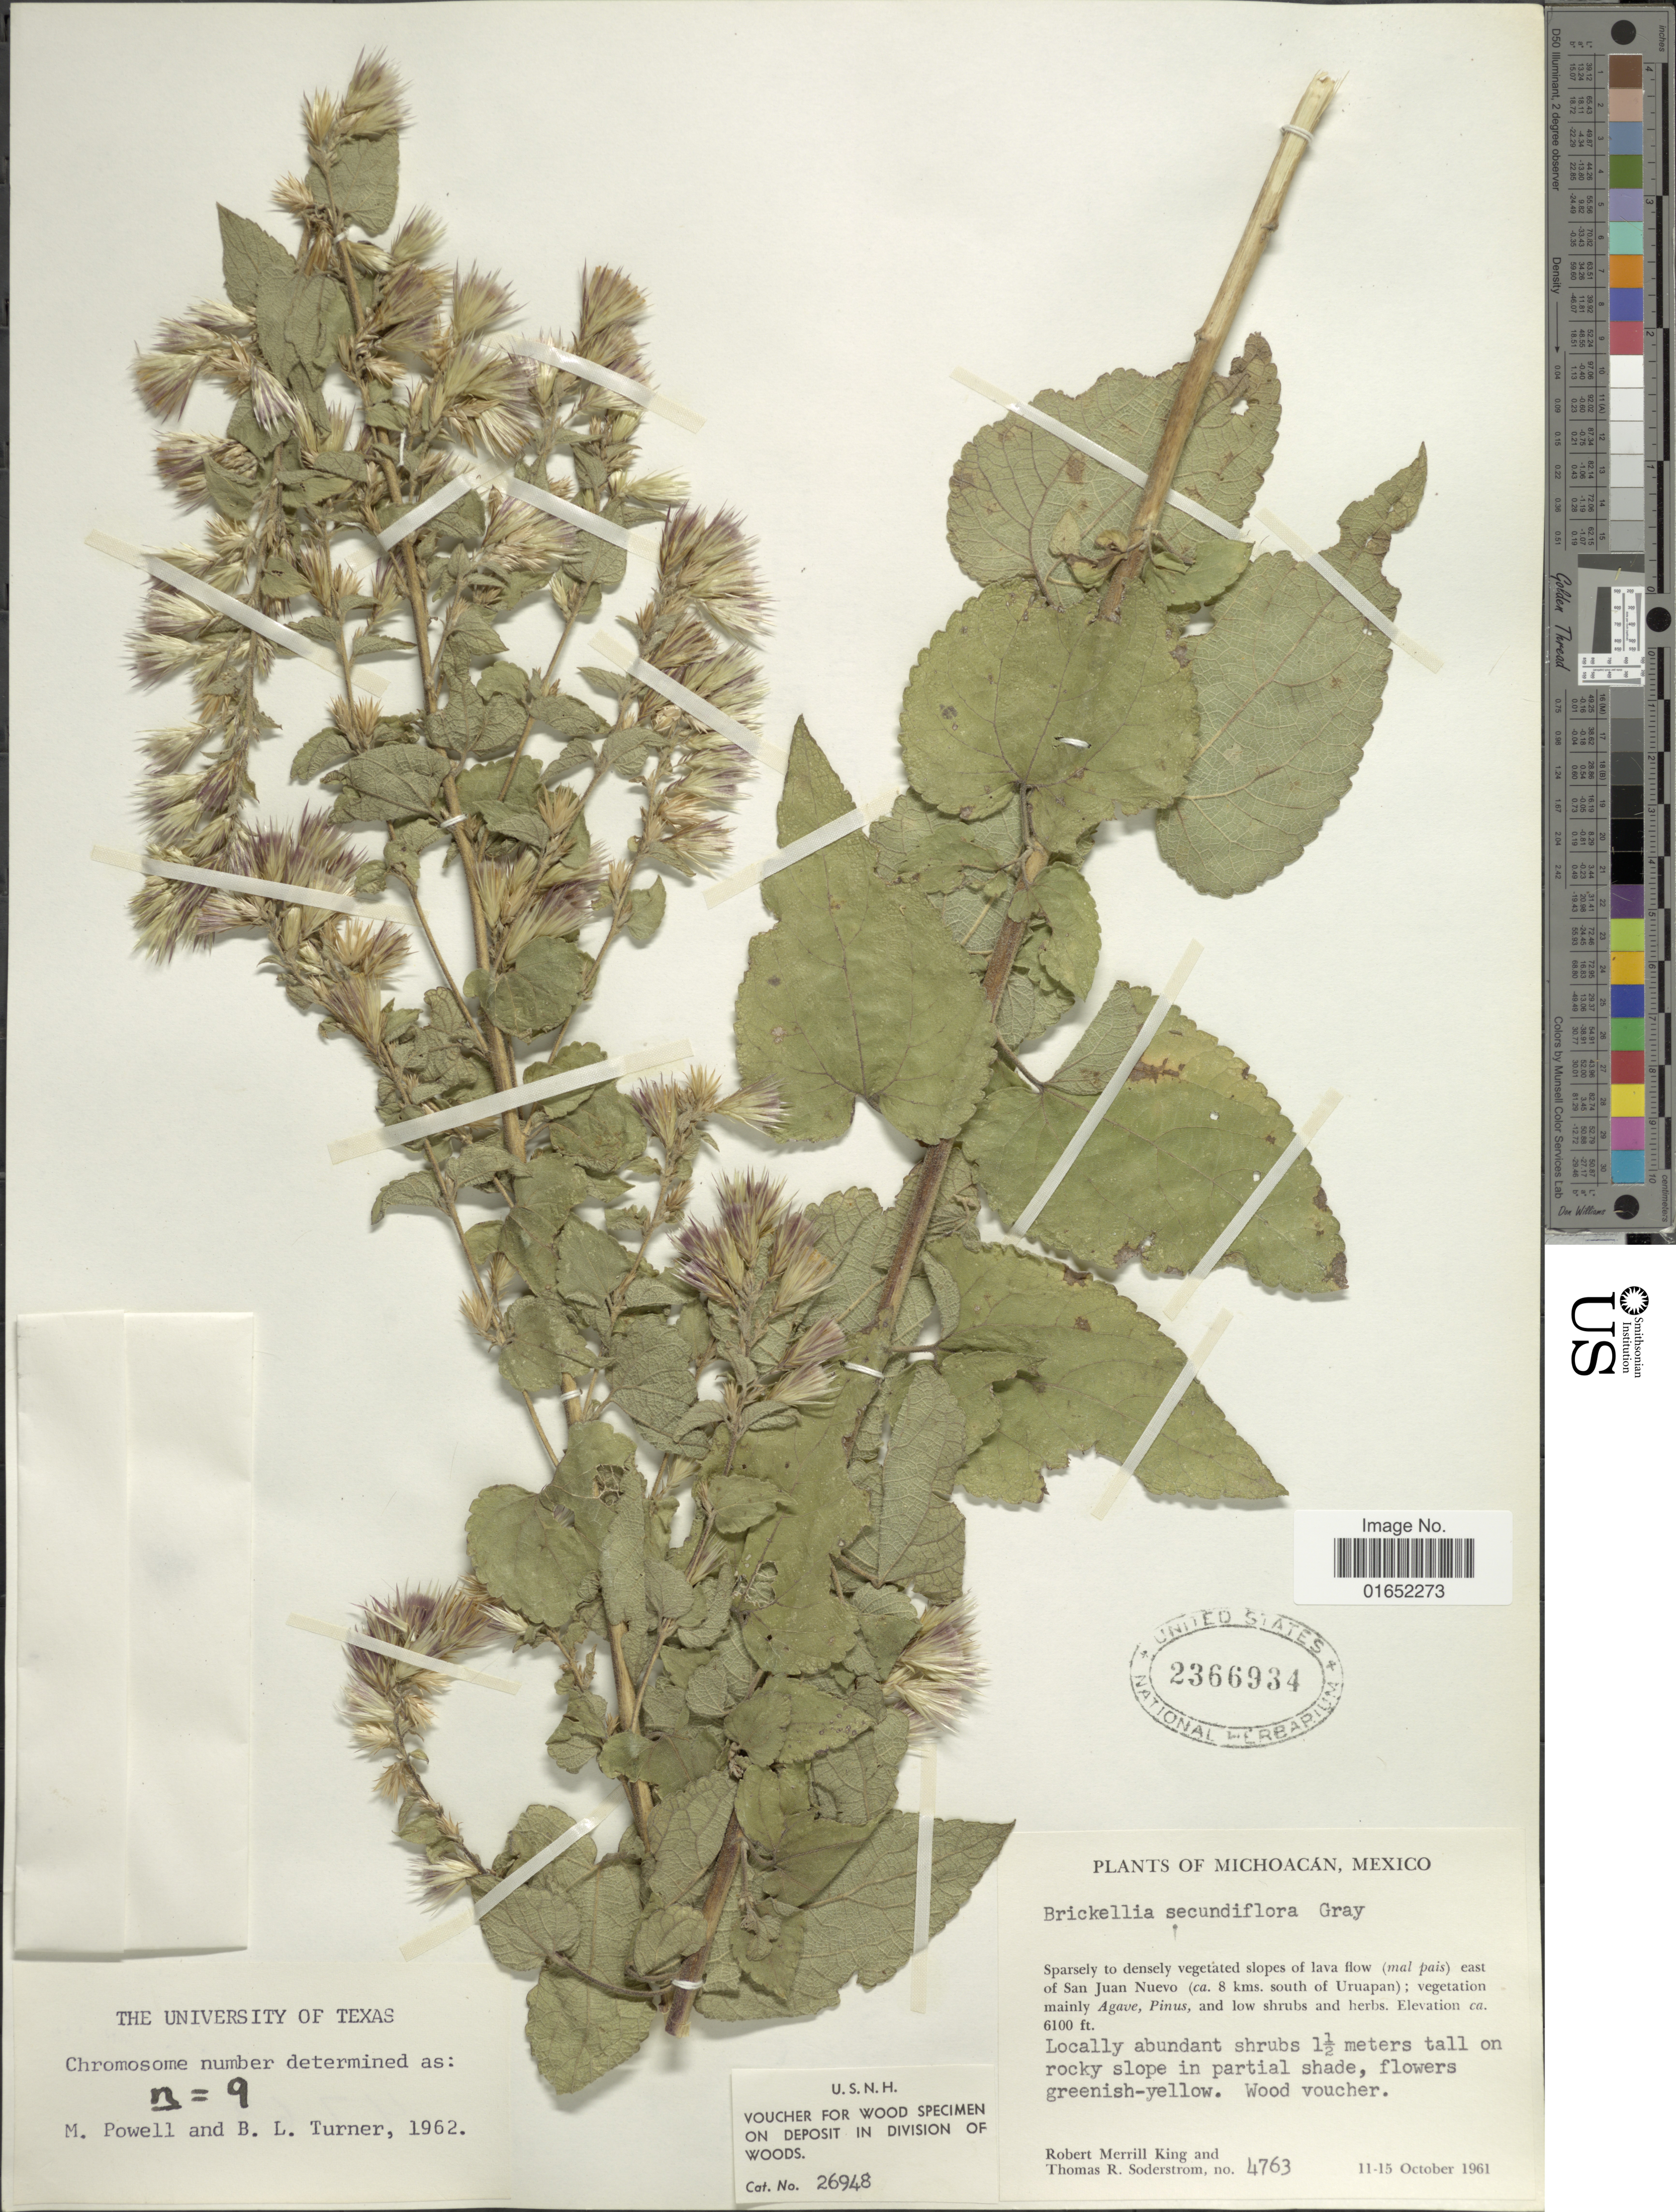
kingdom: Plantae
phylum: Tracheophyta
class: Magnoliopsida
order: Asterales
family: Asteraceae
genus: Brickellia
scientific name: Brickellia secundiflora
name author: (Lag.) A. Gray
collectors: R. M. King & T. R. Soderstrom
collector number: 4763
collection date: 1961-10-11/1961-10-15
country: Mexico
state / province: Michoacán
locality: Sparsely to densely vegetated slopes of lava flow (mal pais) east of San Juan Nuevo (ca. 8 kms south of Uruapan)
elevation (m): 1859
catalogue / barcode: US 2366934